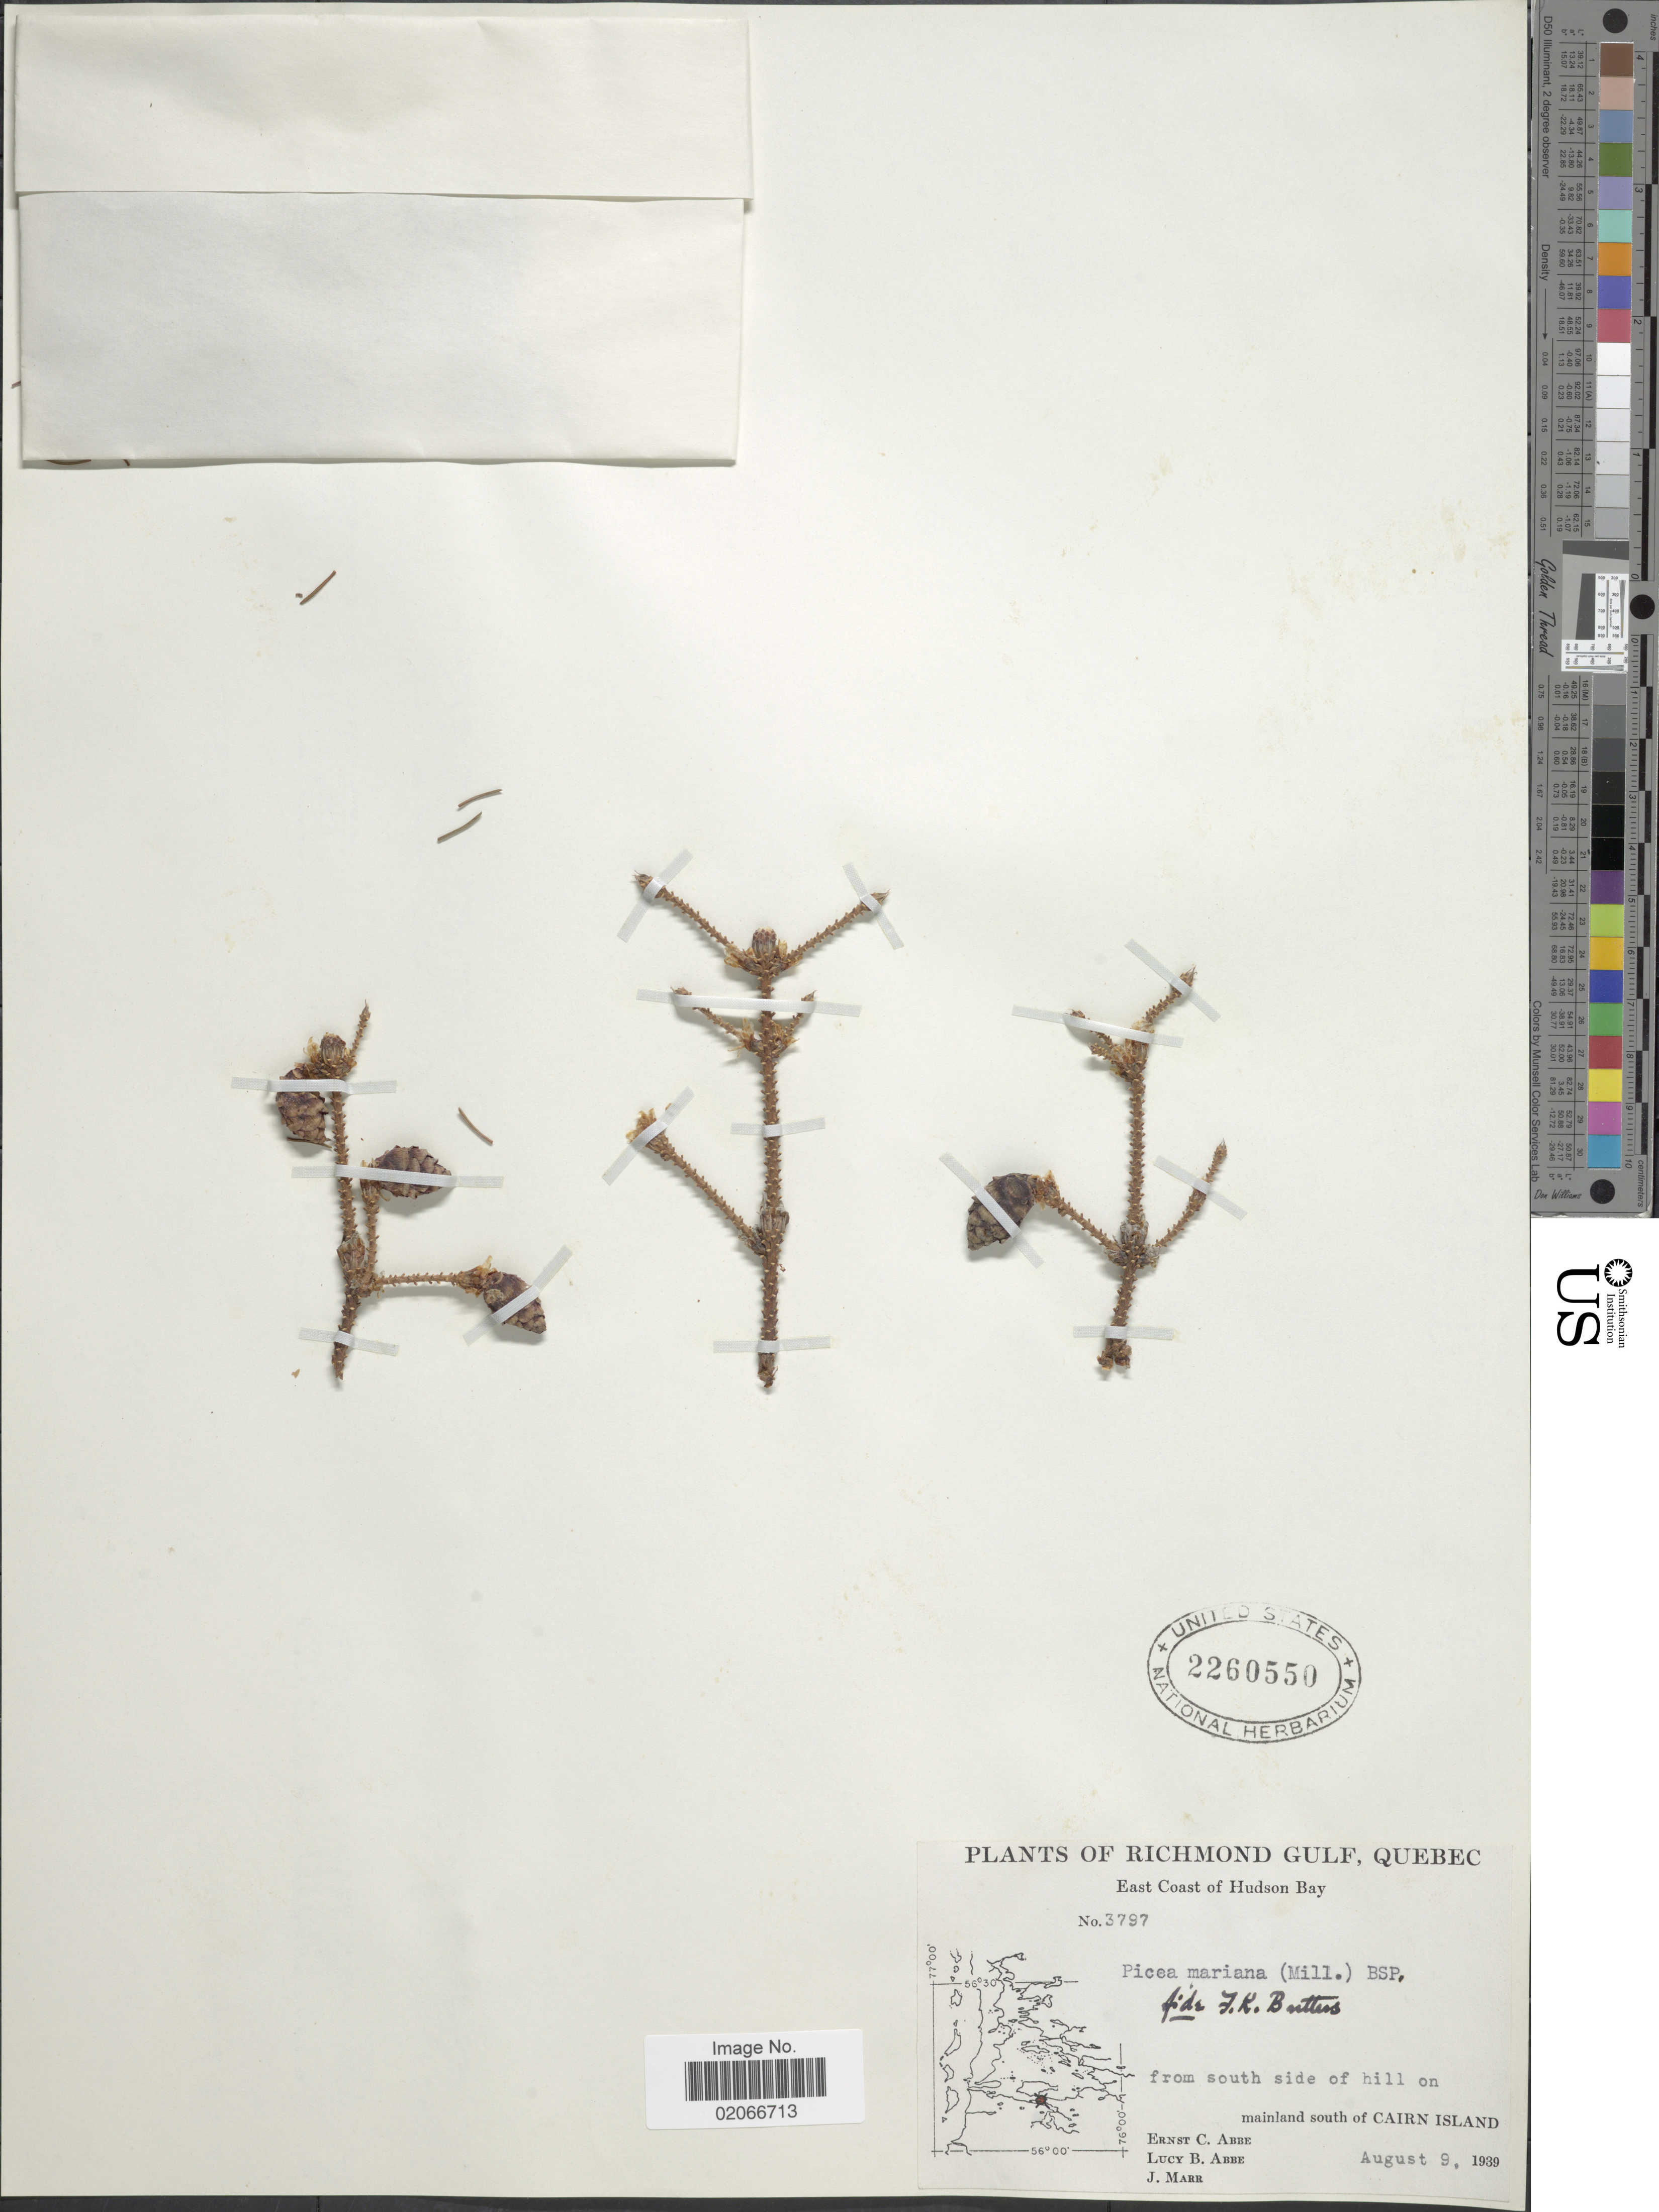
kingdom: Plantae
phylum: Tracheophyta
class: Pinopsida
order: Pinales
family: Pinaceae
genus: Picea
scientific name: Picea mariana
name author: (Mill.) Britton, Stearns & Poggenb.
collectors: E. C. Abbe, L. B. Abbe & J. Marr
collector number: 3797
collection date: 1939-08-09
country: Canada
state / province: Quebec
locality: Richmond Gulf, East Coast of Hudson Bay, mainland south of Cairn Island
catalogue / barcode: US 2260550